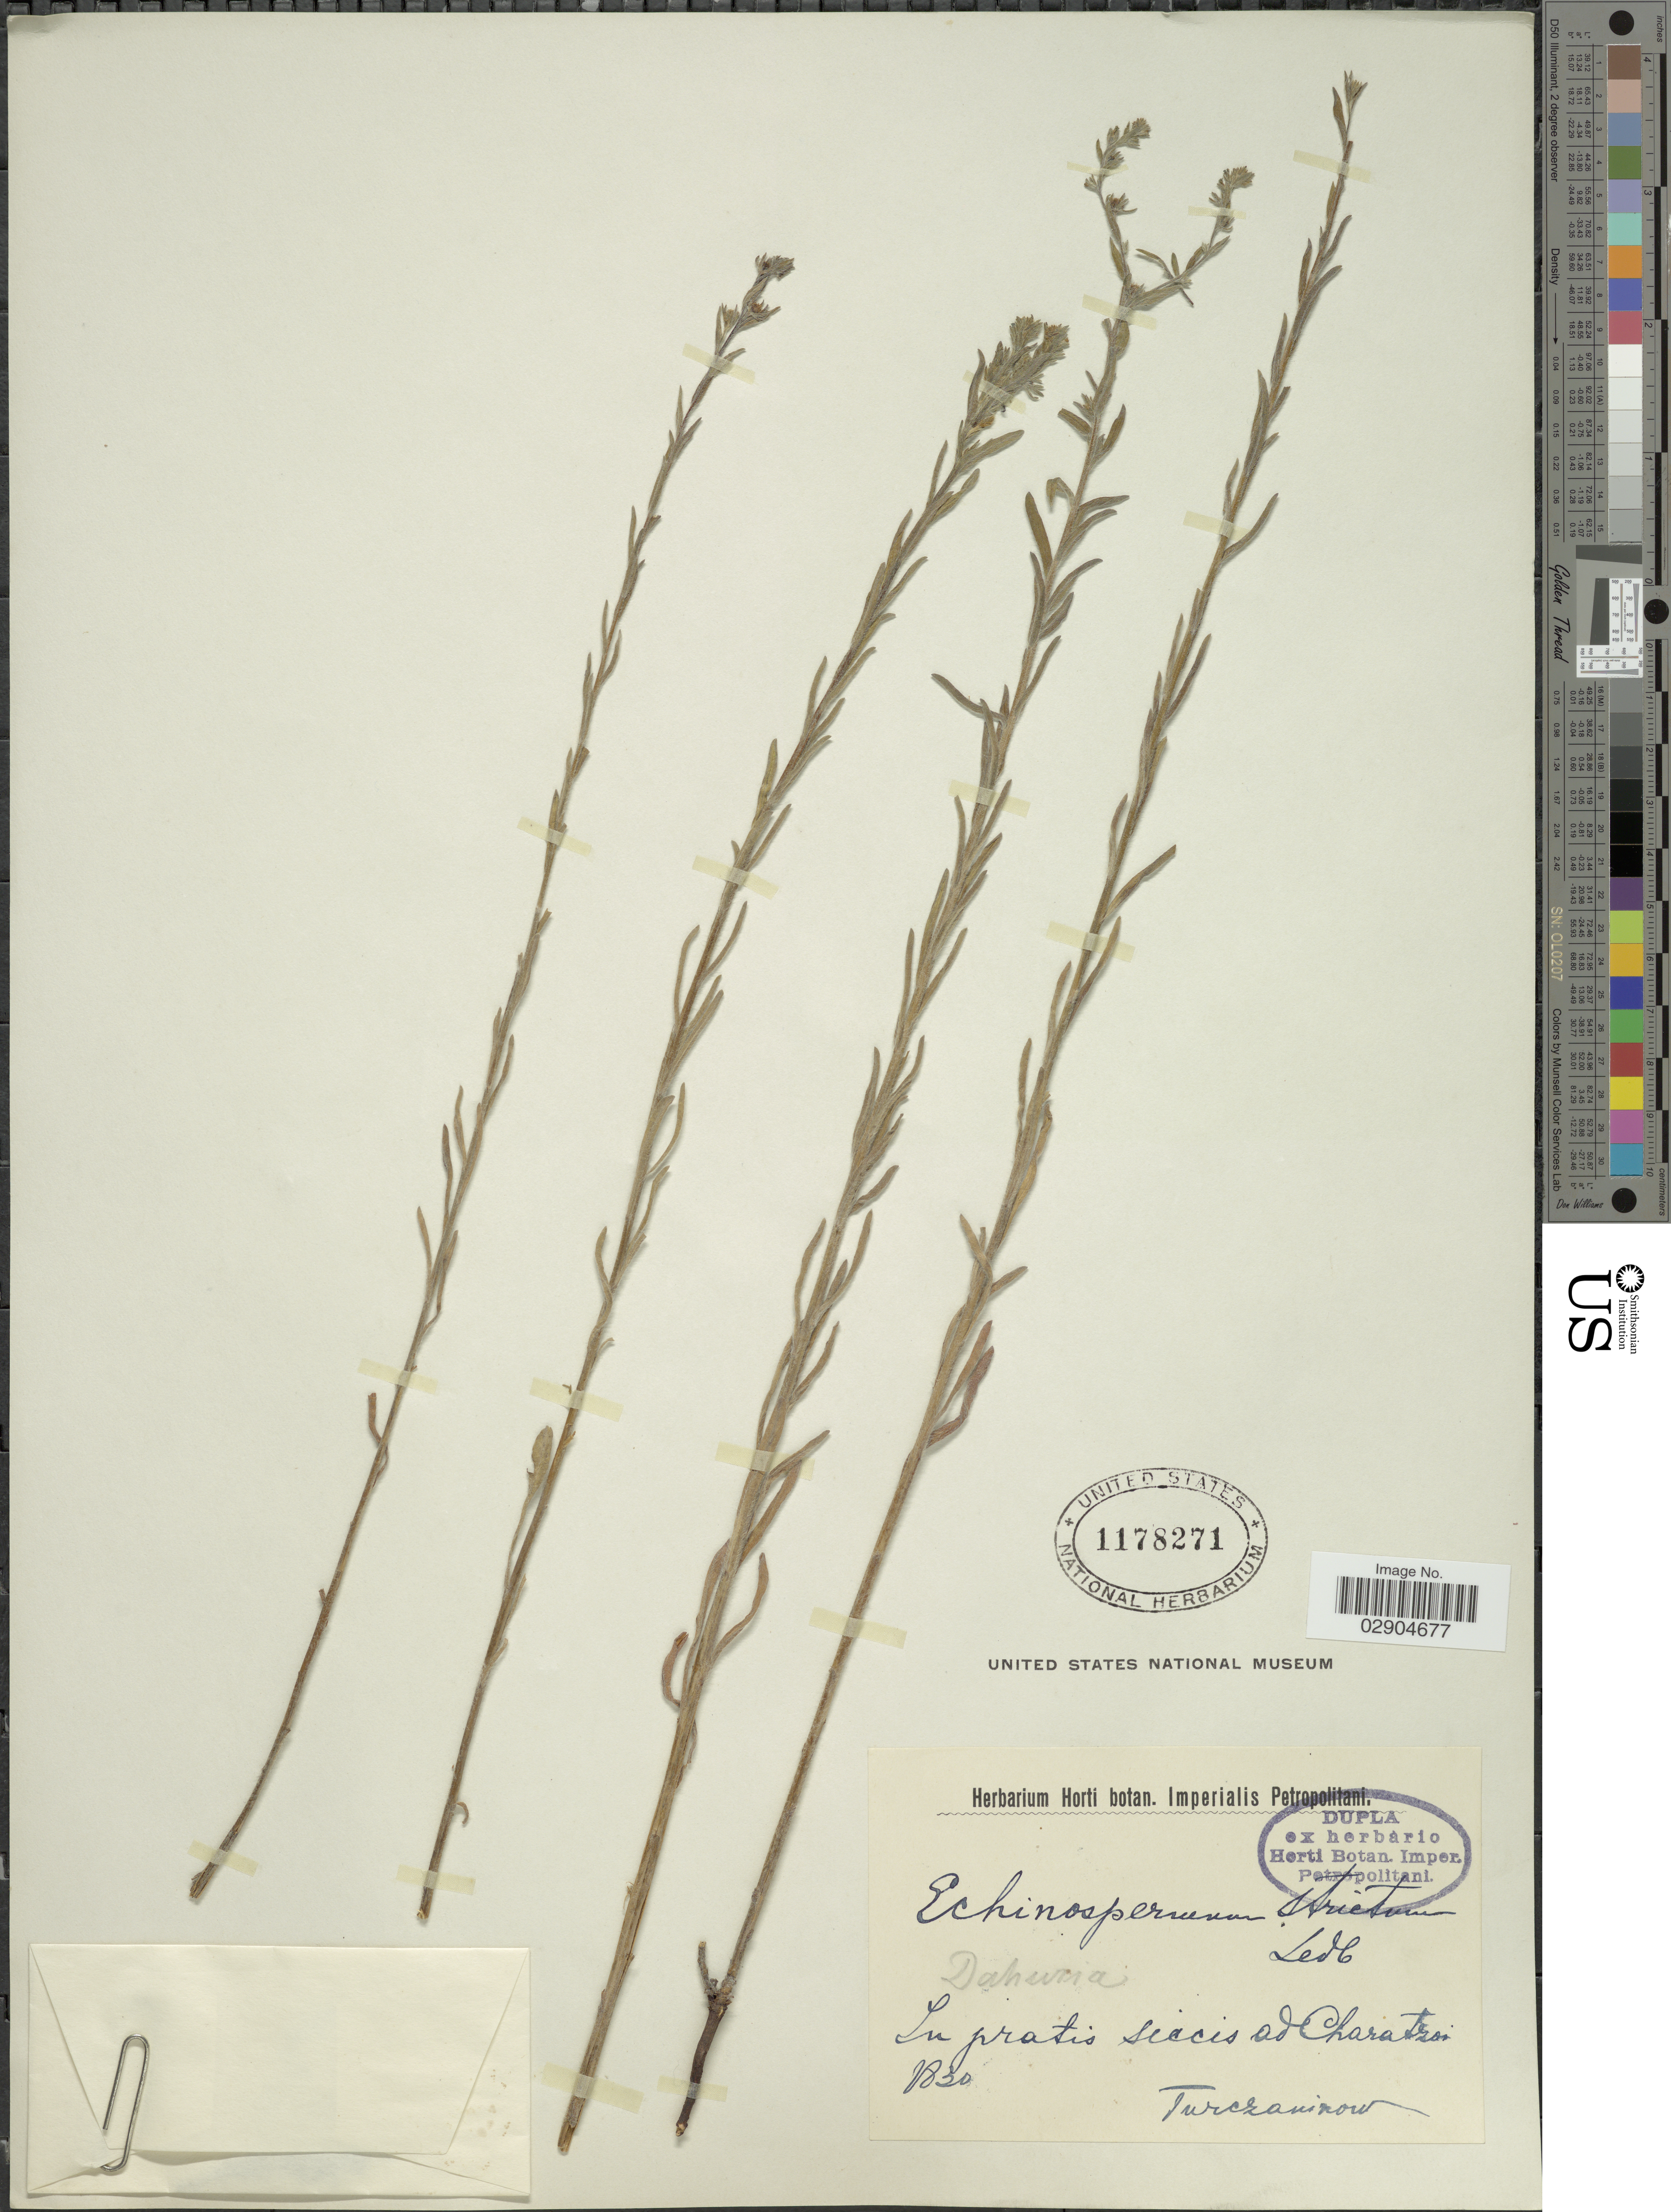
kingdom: Plantae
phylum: Tracheophyta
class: Magnoliopsida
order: Boraginales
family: Boraginaceae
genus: Lappula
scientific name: Lappula marginata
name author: (M. Bieb.) Gürke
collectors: Turczaninow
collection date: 1830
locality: In pratis siccis ad Charatzoi.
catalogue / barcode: US 1178271